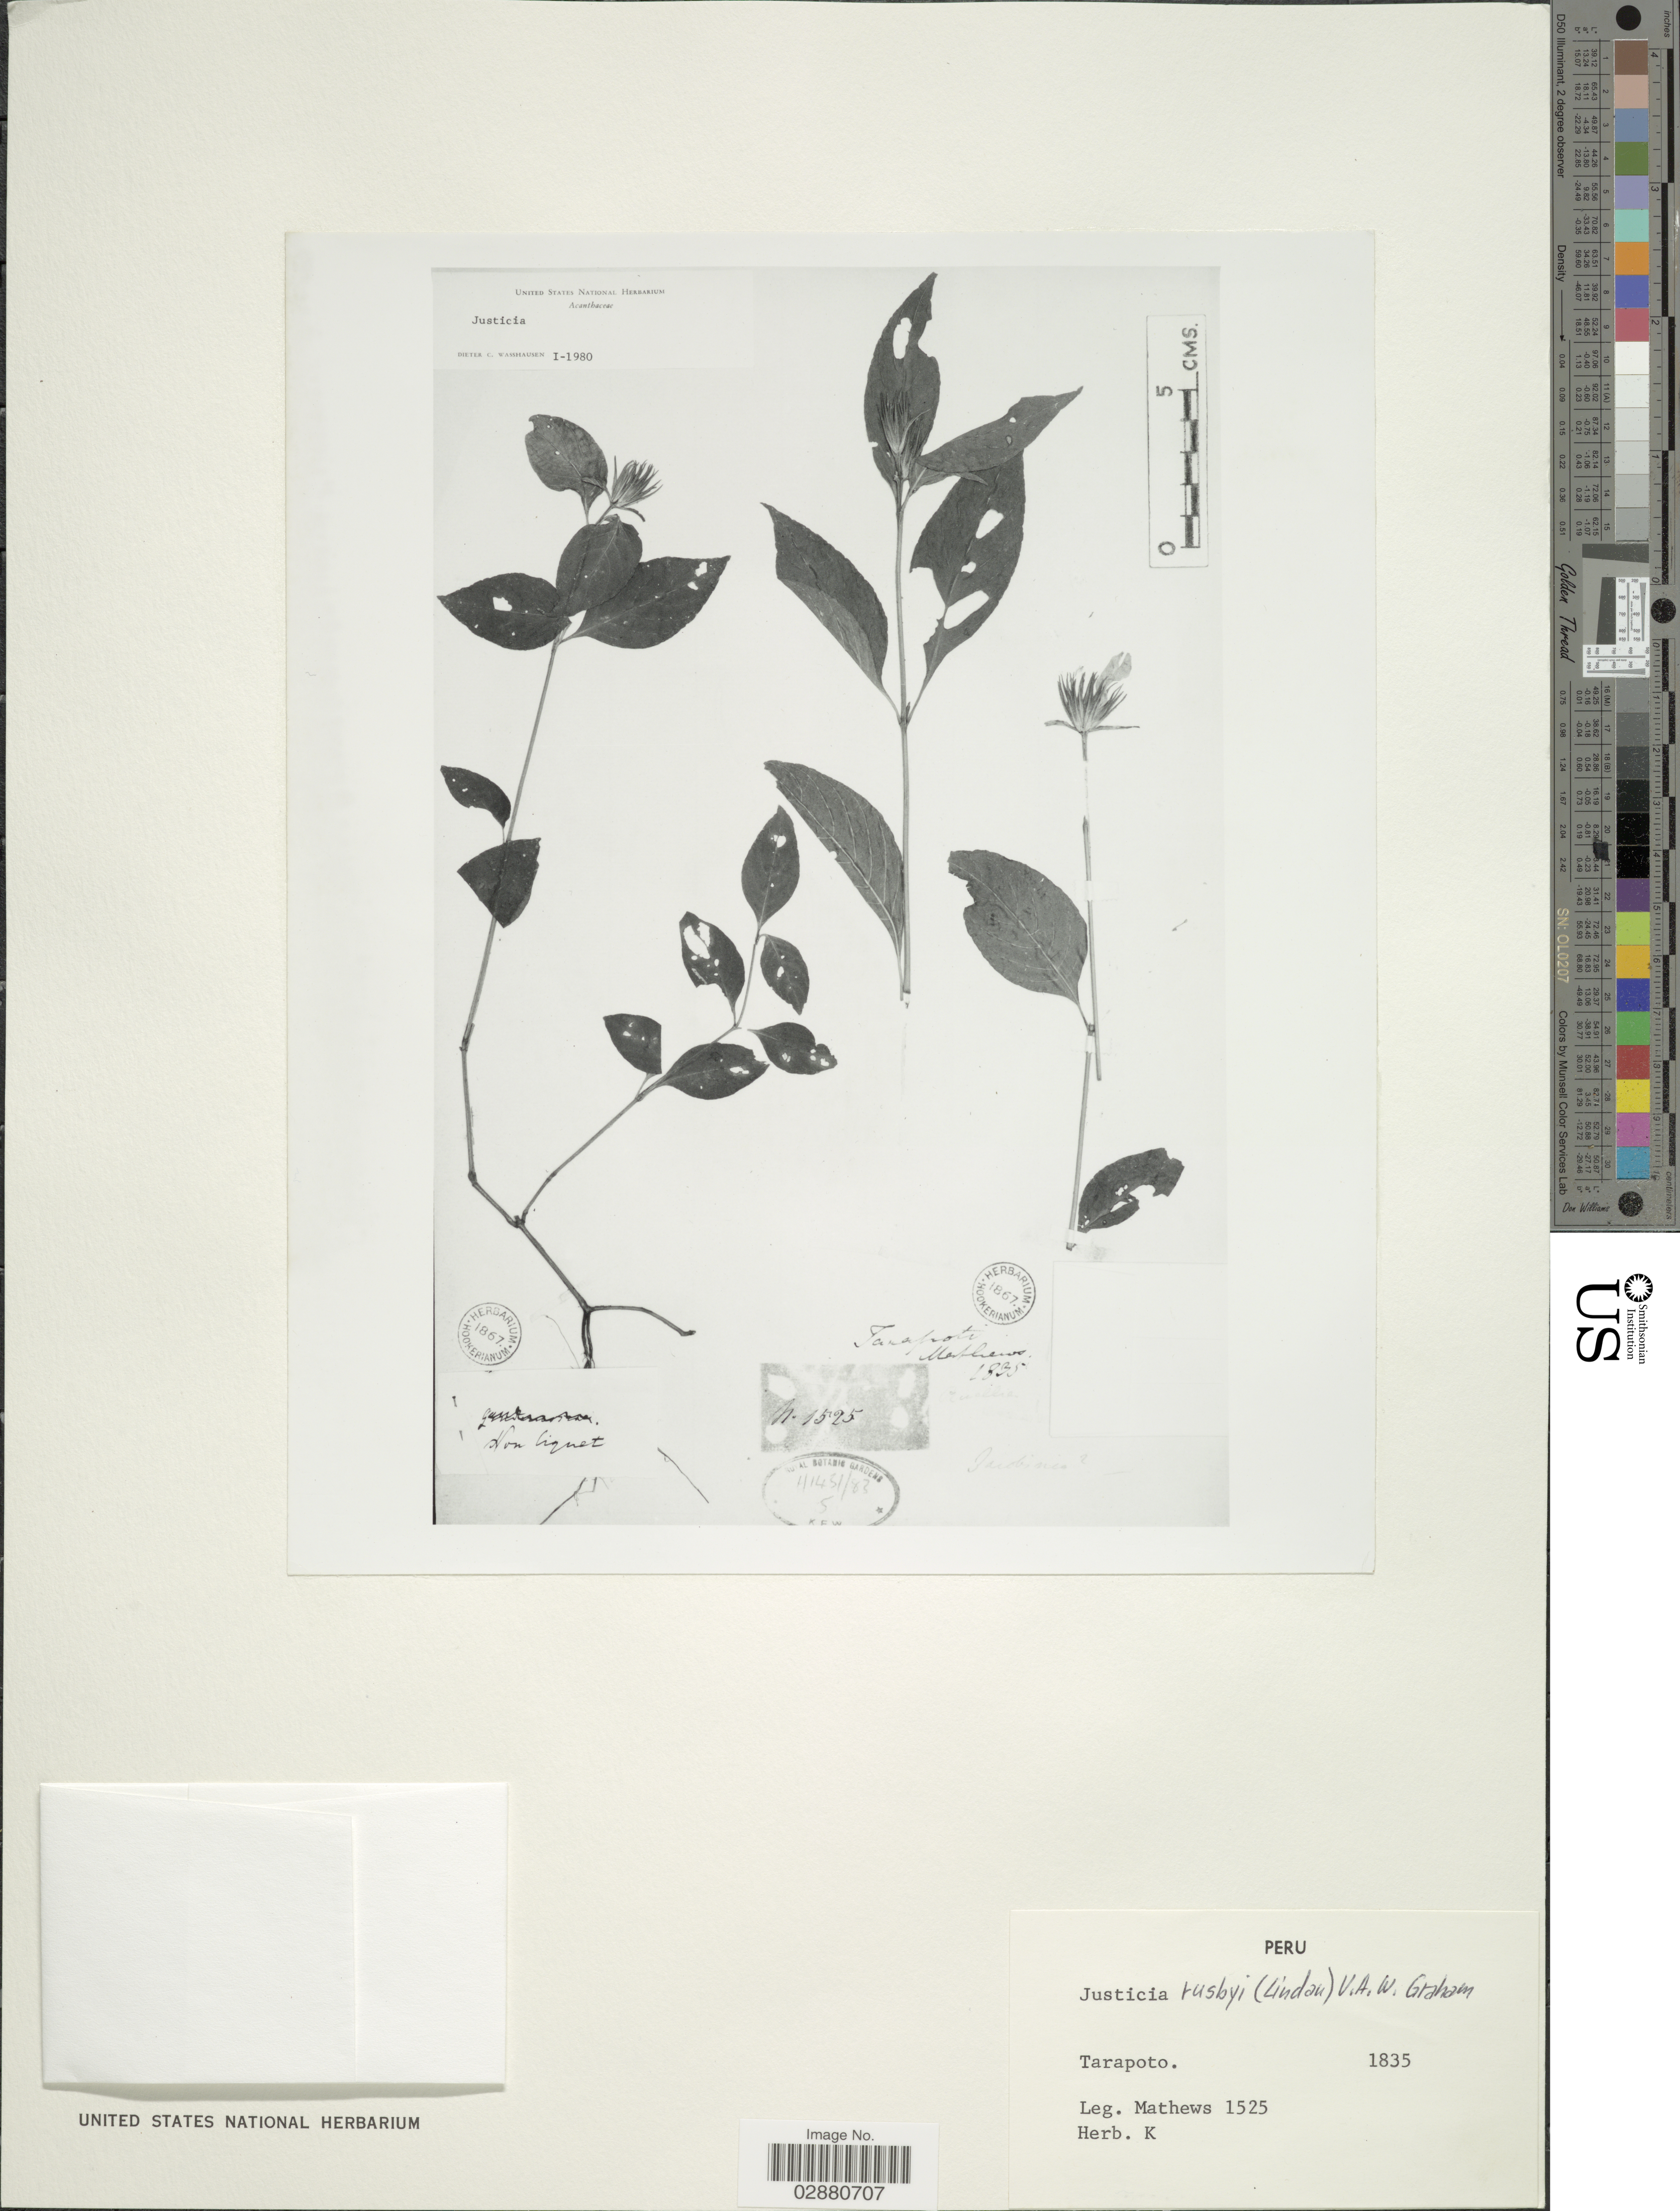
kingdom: Plantae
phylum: Tracheophyta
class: Magnoliopsida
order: Lamiales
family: Acanthaceae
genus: Justicia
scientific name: Justicia rusbyi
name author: (Lindau) V.A.W. Graham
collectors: -- Mathews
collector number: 1525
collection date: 1835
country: Peru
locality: Tarapato.